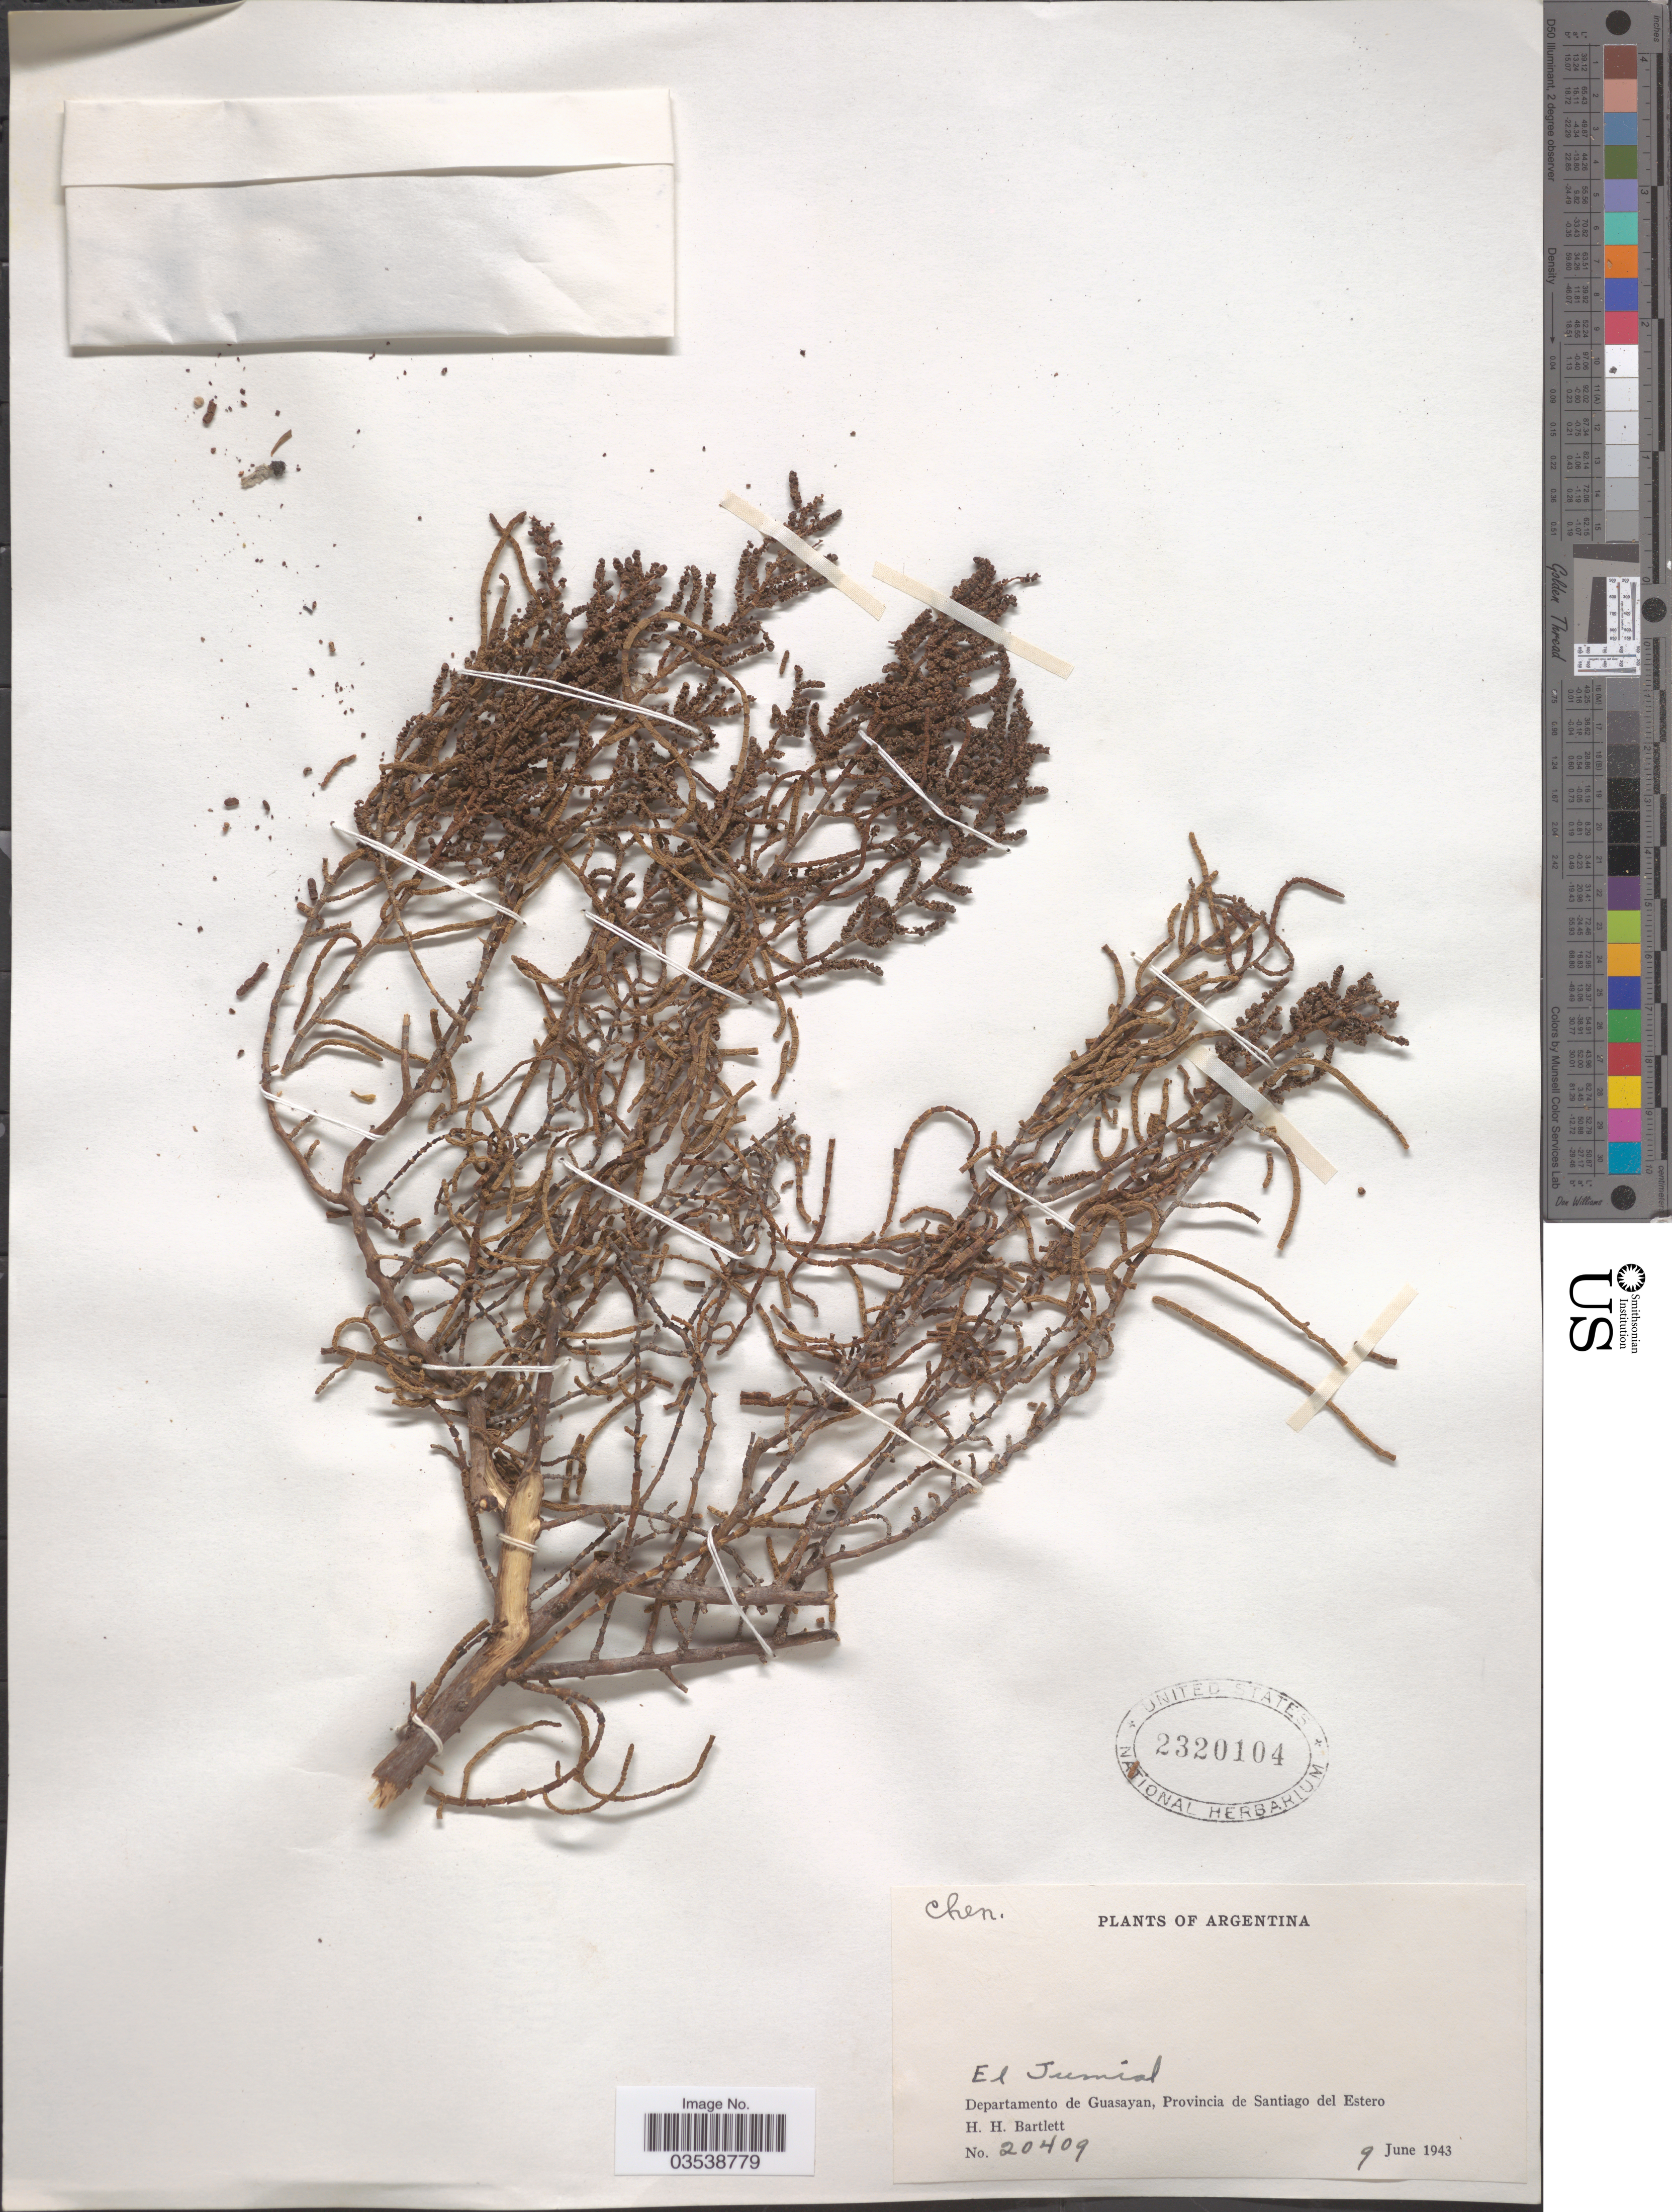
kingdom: Plantae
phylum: Tracheophyta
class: Magnoliopsida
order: Caryophyllales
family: Amaranthaceae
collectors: H. H. Bartlett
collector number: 20409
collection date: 1943-06-09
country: Argentina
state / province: Santiago del Estero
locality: El Jumial. Departamento de Guasayan.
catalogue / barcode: US 2320104